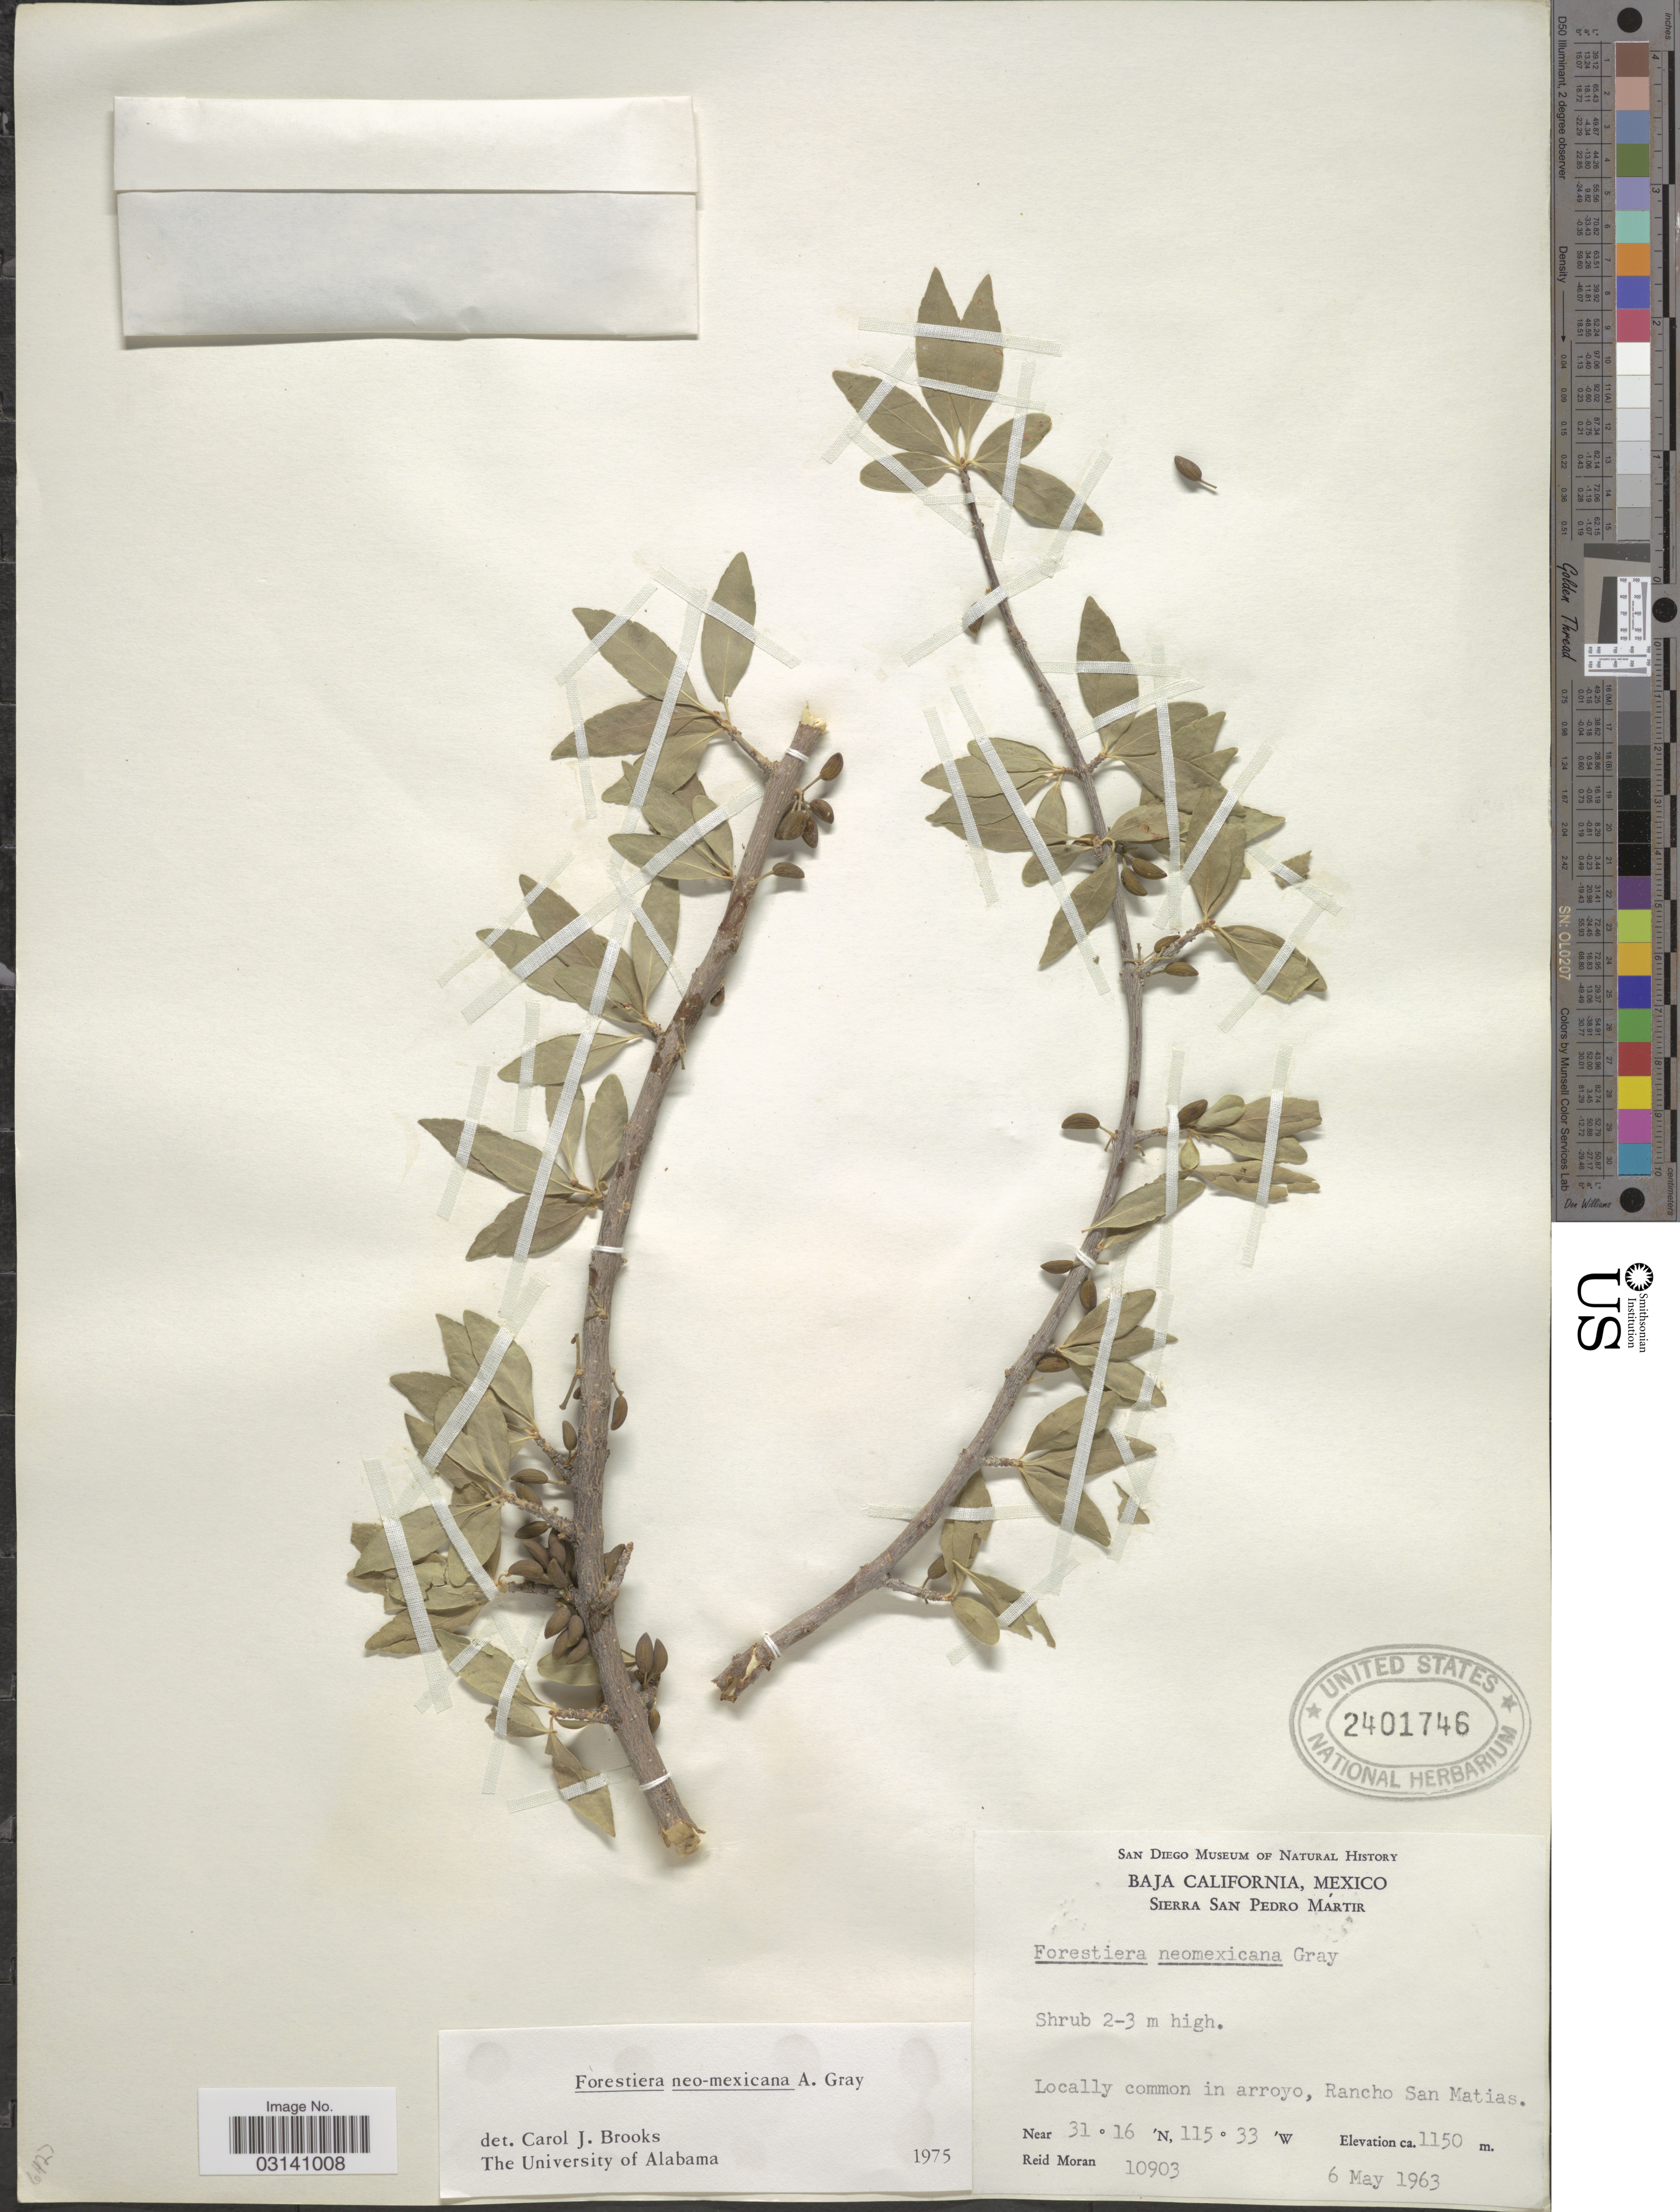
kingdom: Plantae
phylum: Tracheophyta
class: Magnoliopsida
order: Lamiales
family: Oleaceae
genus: Forestiera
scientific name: Forestiera neomexicana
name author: A. Gray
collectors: R. Moran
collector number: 10903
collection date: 1963-05-06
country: Mexico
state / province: Baja California Norte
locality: Sierra San Pedro Mártir. Rancho San Matias.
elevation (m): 1150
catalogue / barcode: US 2401746